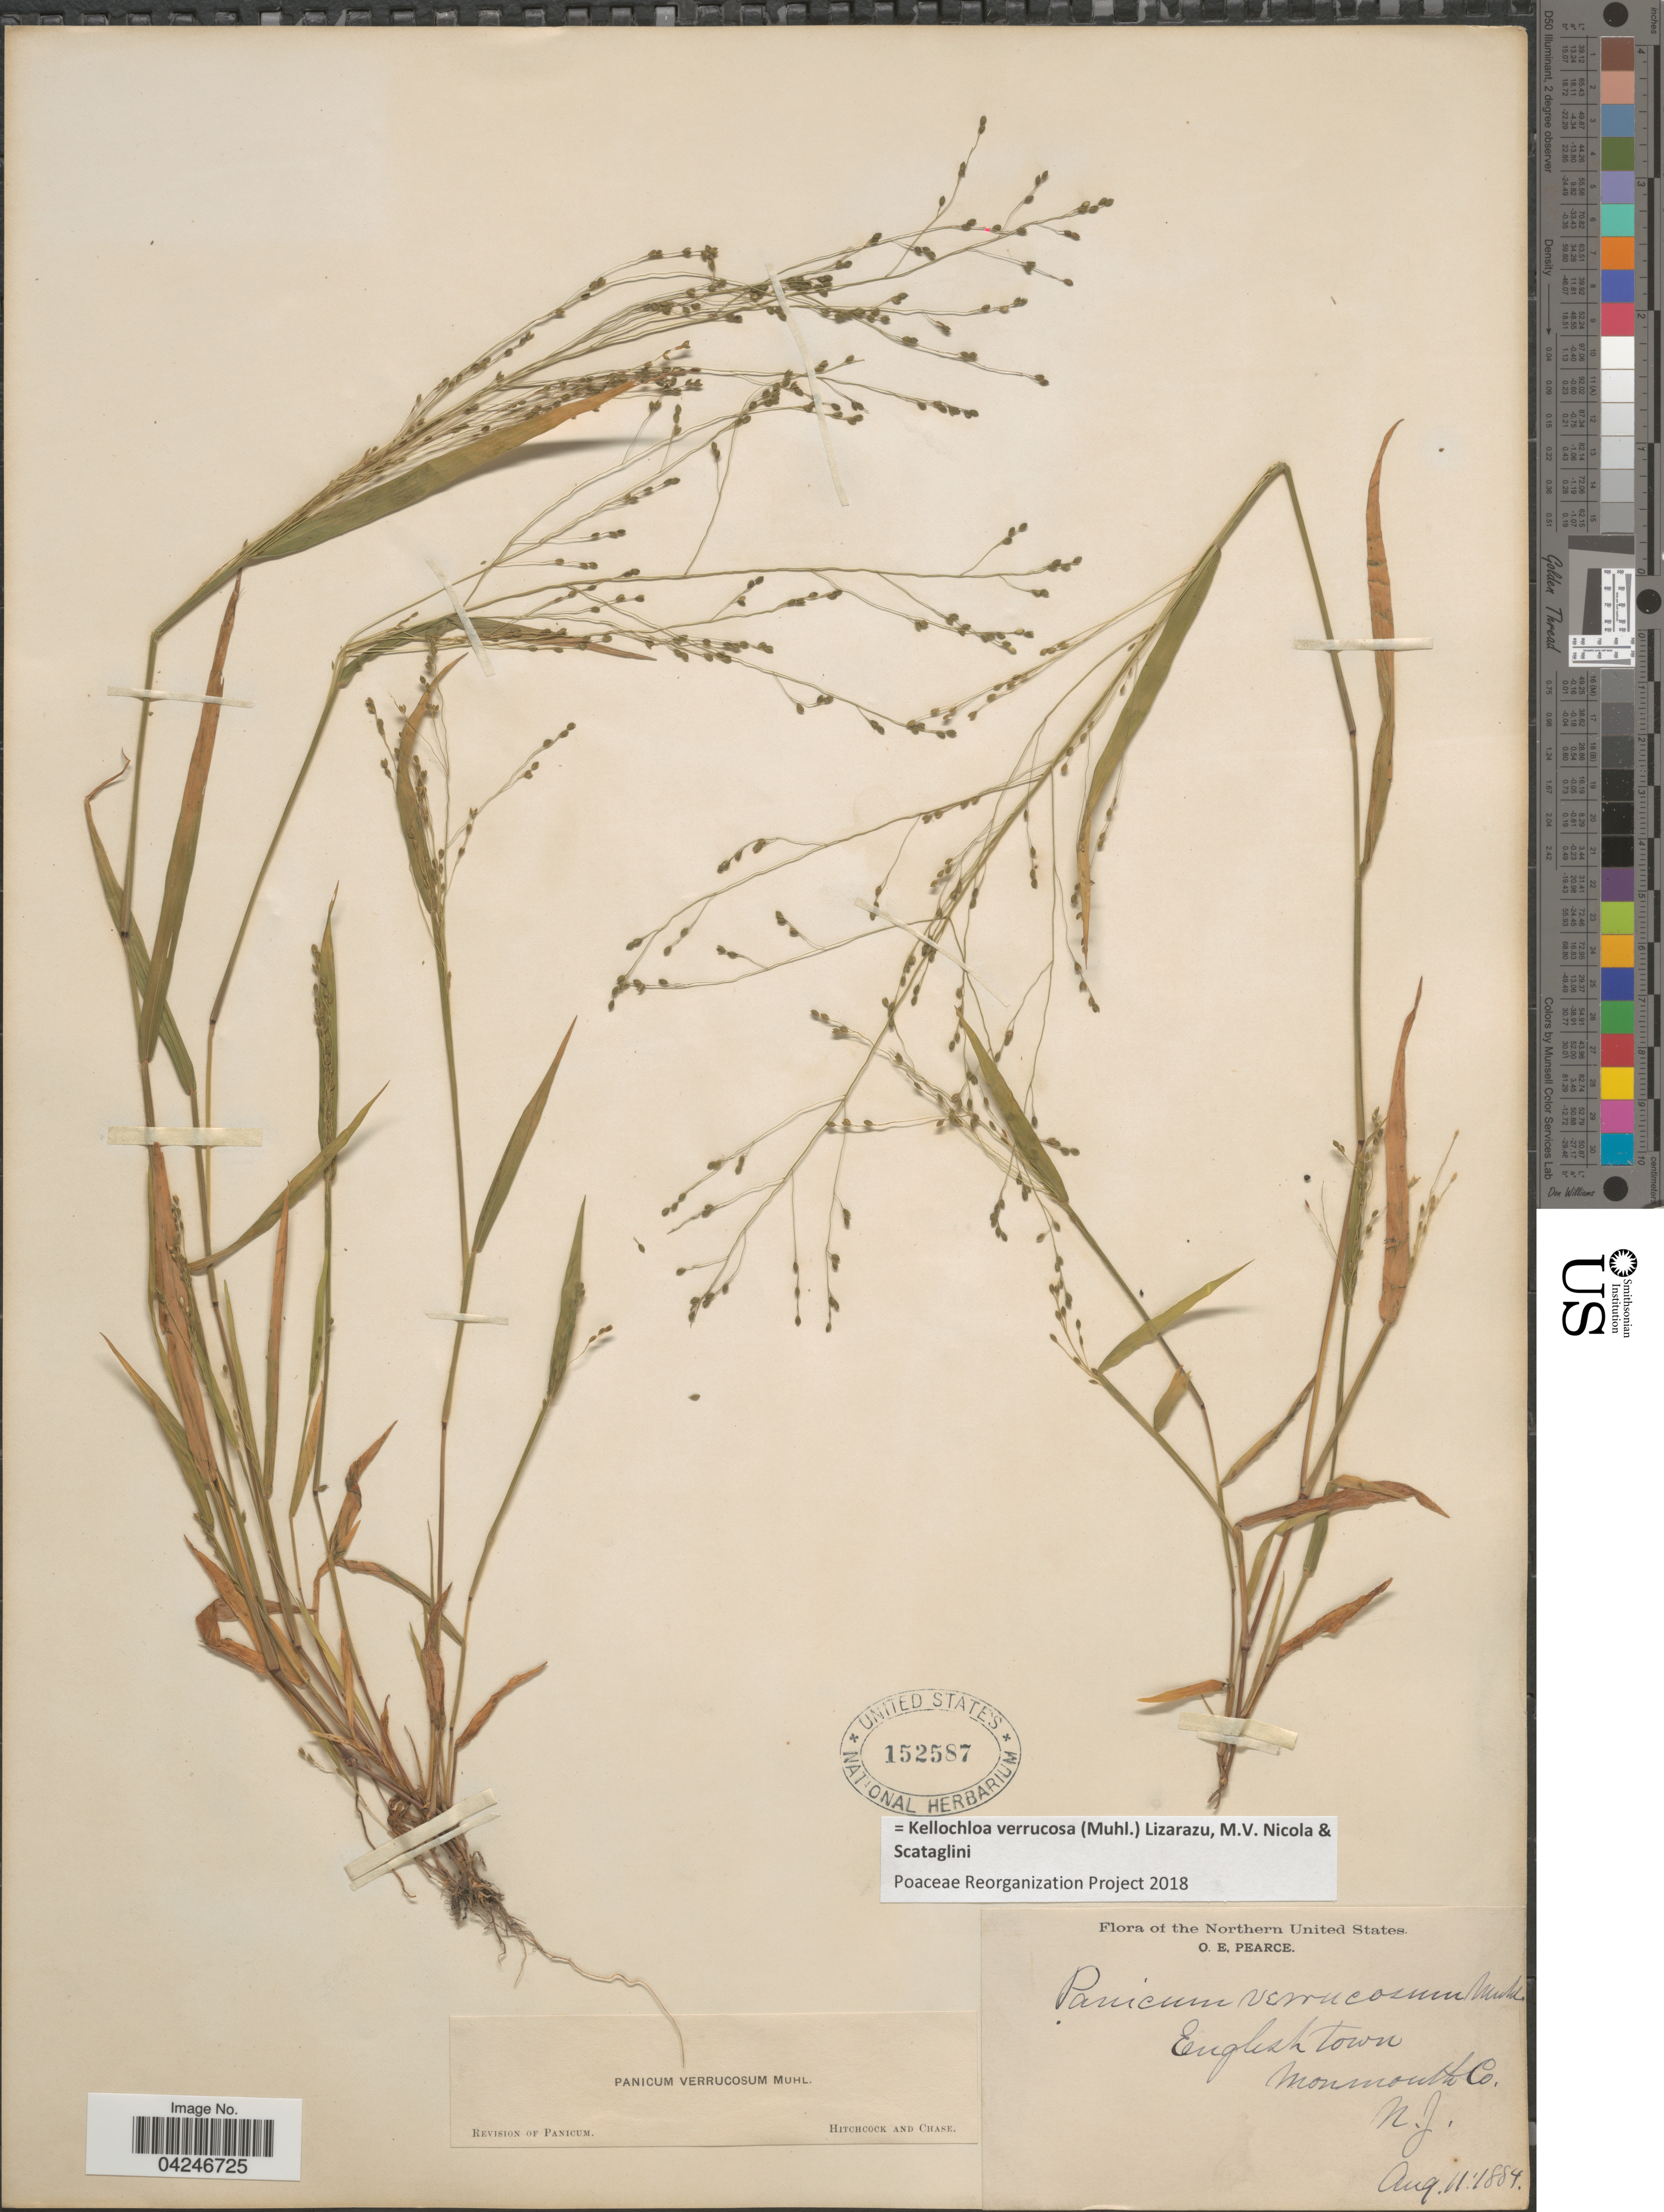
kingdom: Plantae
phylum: Tracheophyta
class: Liliopsida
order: Poales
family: Poaceae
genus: Kellochloa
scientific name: Kellochloa verrucosa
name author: (Muhl.) Lizarazu et al.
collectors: O. E. Pearce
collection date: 1884-08-11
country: United States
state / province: New Jersey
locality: The Northern United States. English town. Monmouth Co.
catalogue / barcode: US 152587